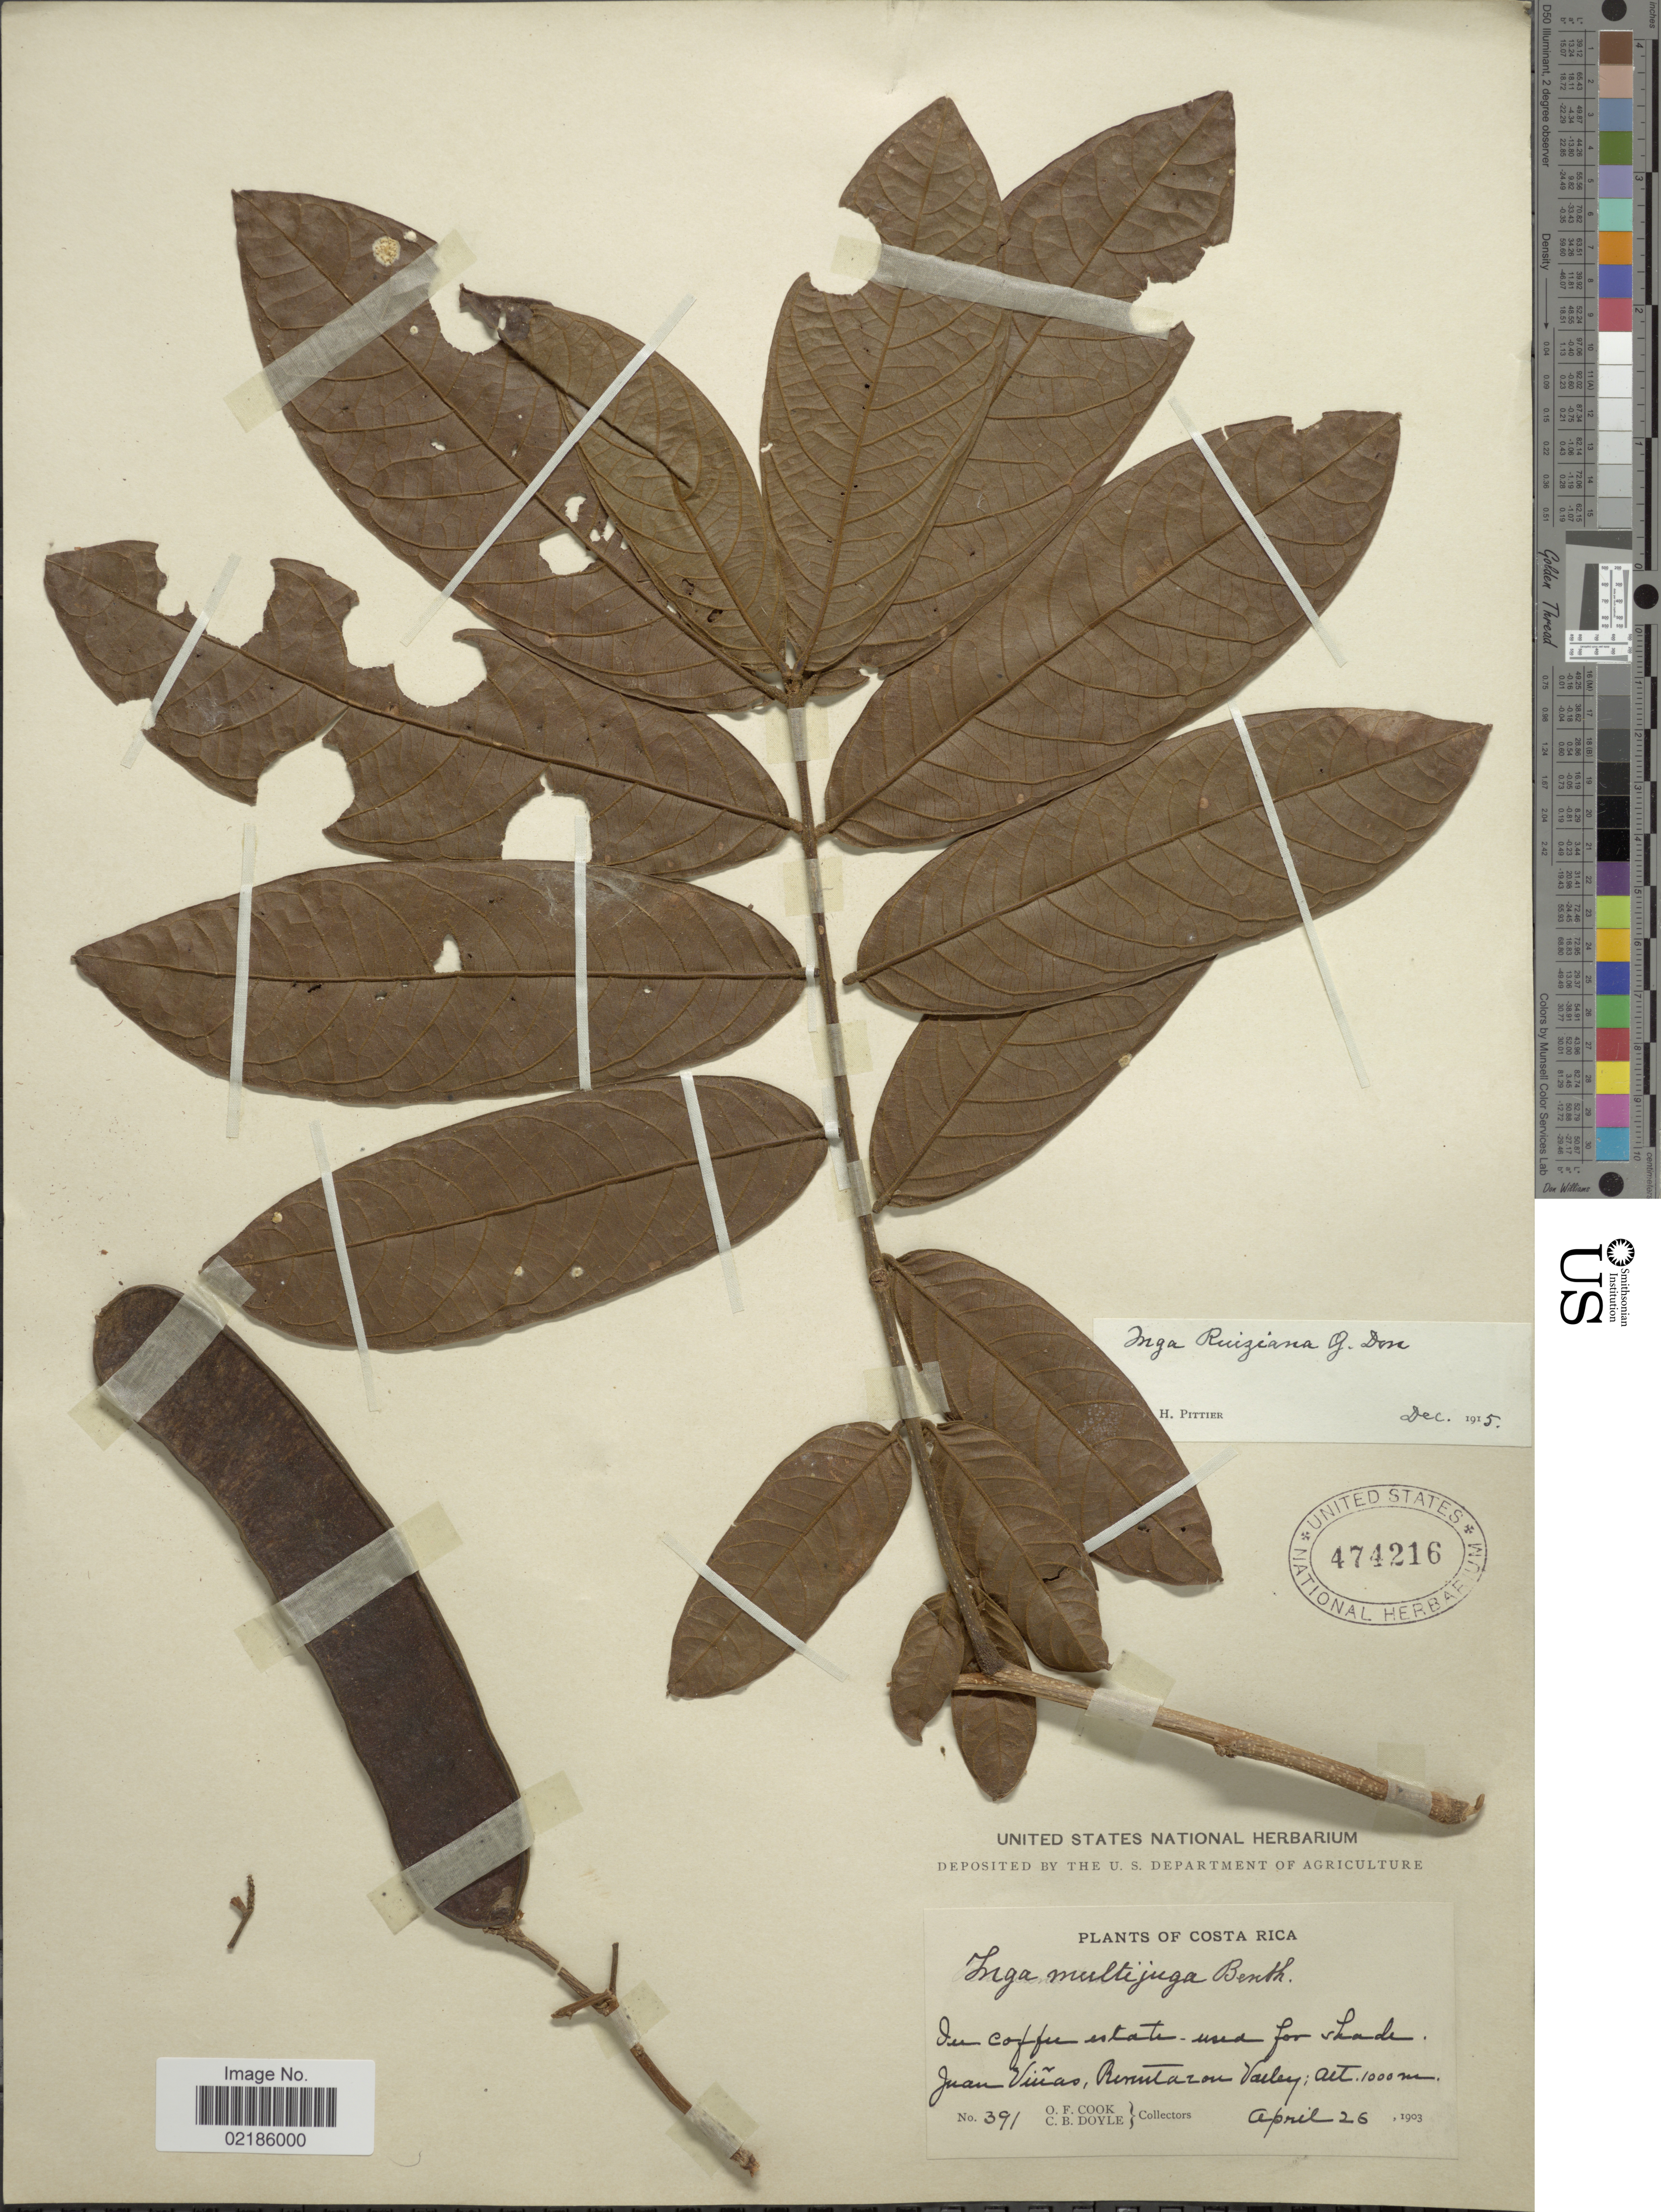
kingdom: Plantae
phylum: Tracheophyta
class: Magnoliopsida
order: Fabales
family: Fabaceae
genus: Inga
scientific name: Inga ruiziana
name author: G. Don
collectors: O. F. Cook & C. Doyle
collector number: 391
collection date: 1903-04-26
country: Costa Rica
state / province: Cartago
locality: In coffee estate, Juan Viñas, Reventazon Valley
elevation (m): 1000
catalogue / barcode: US 474216